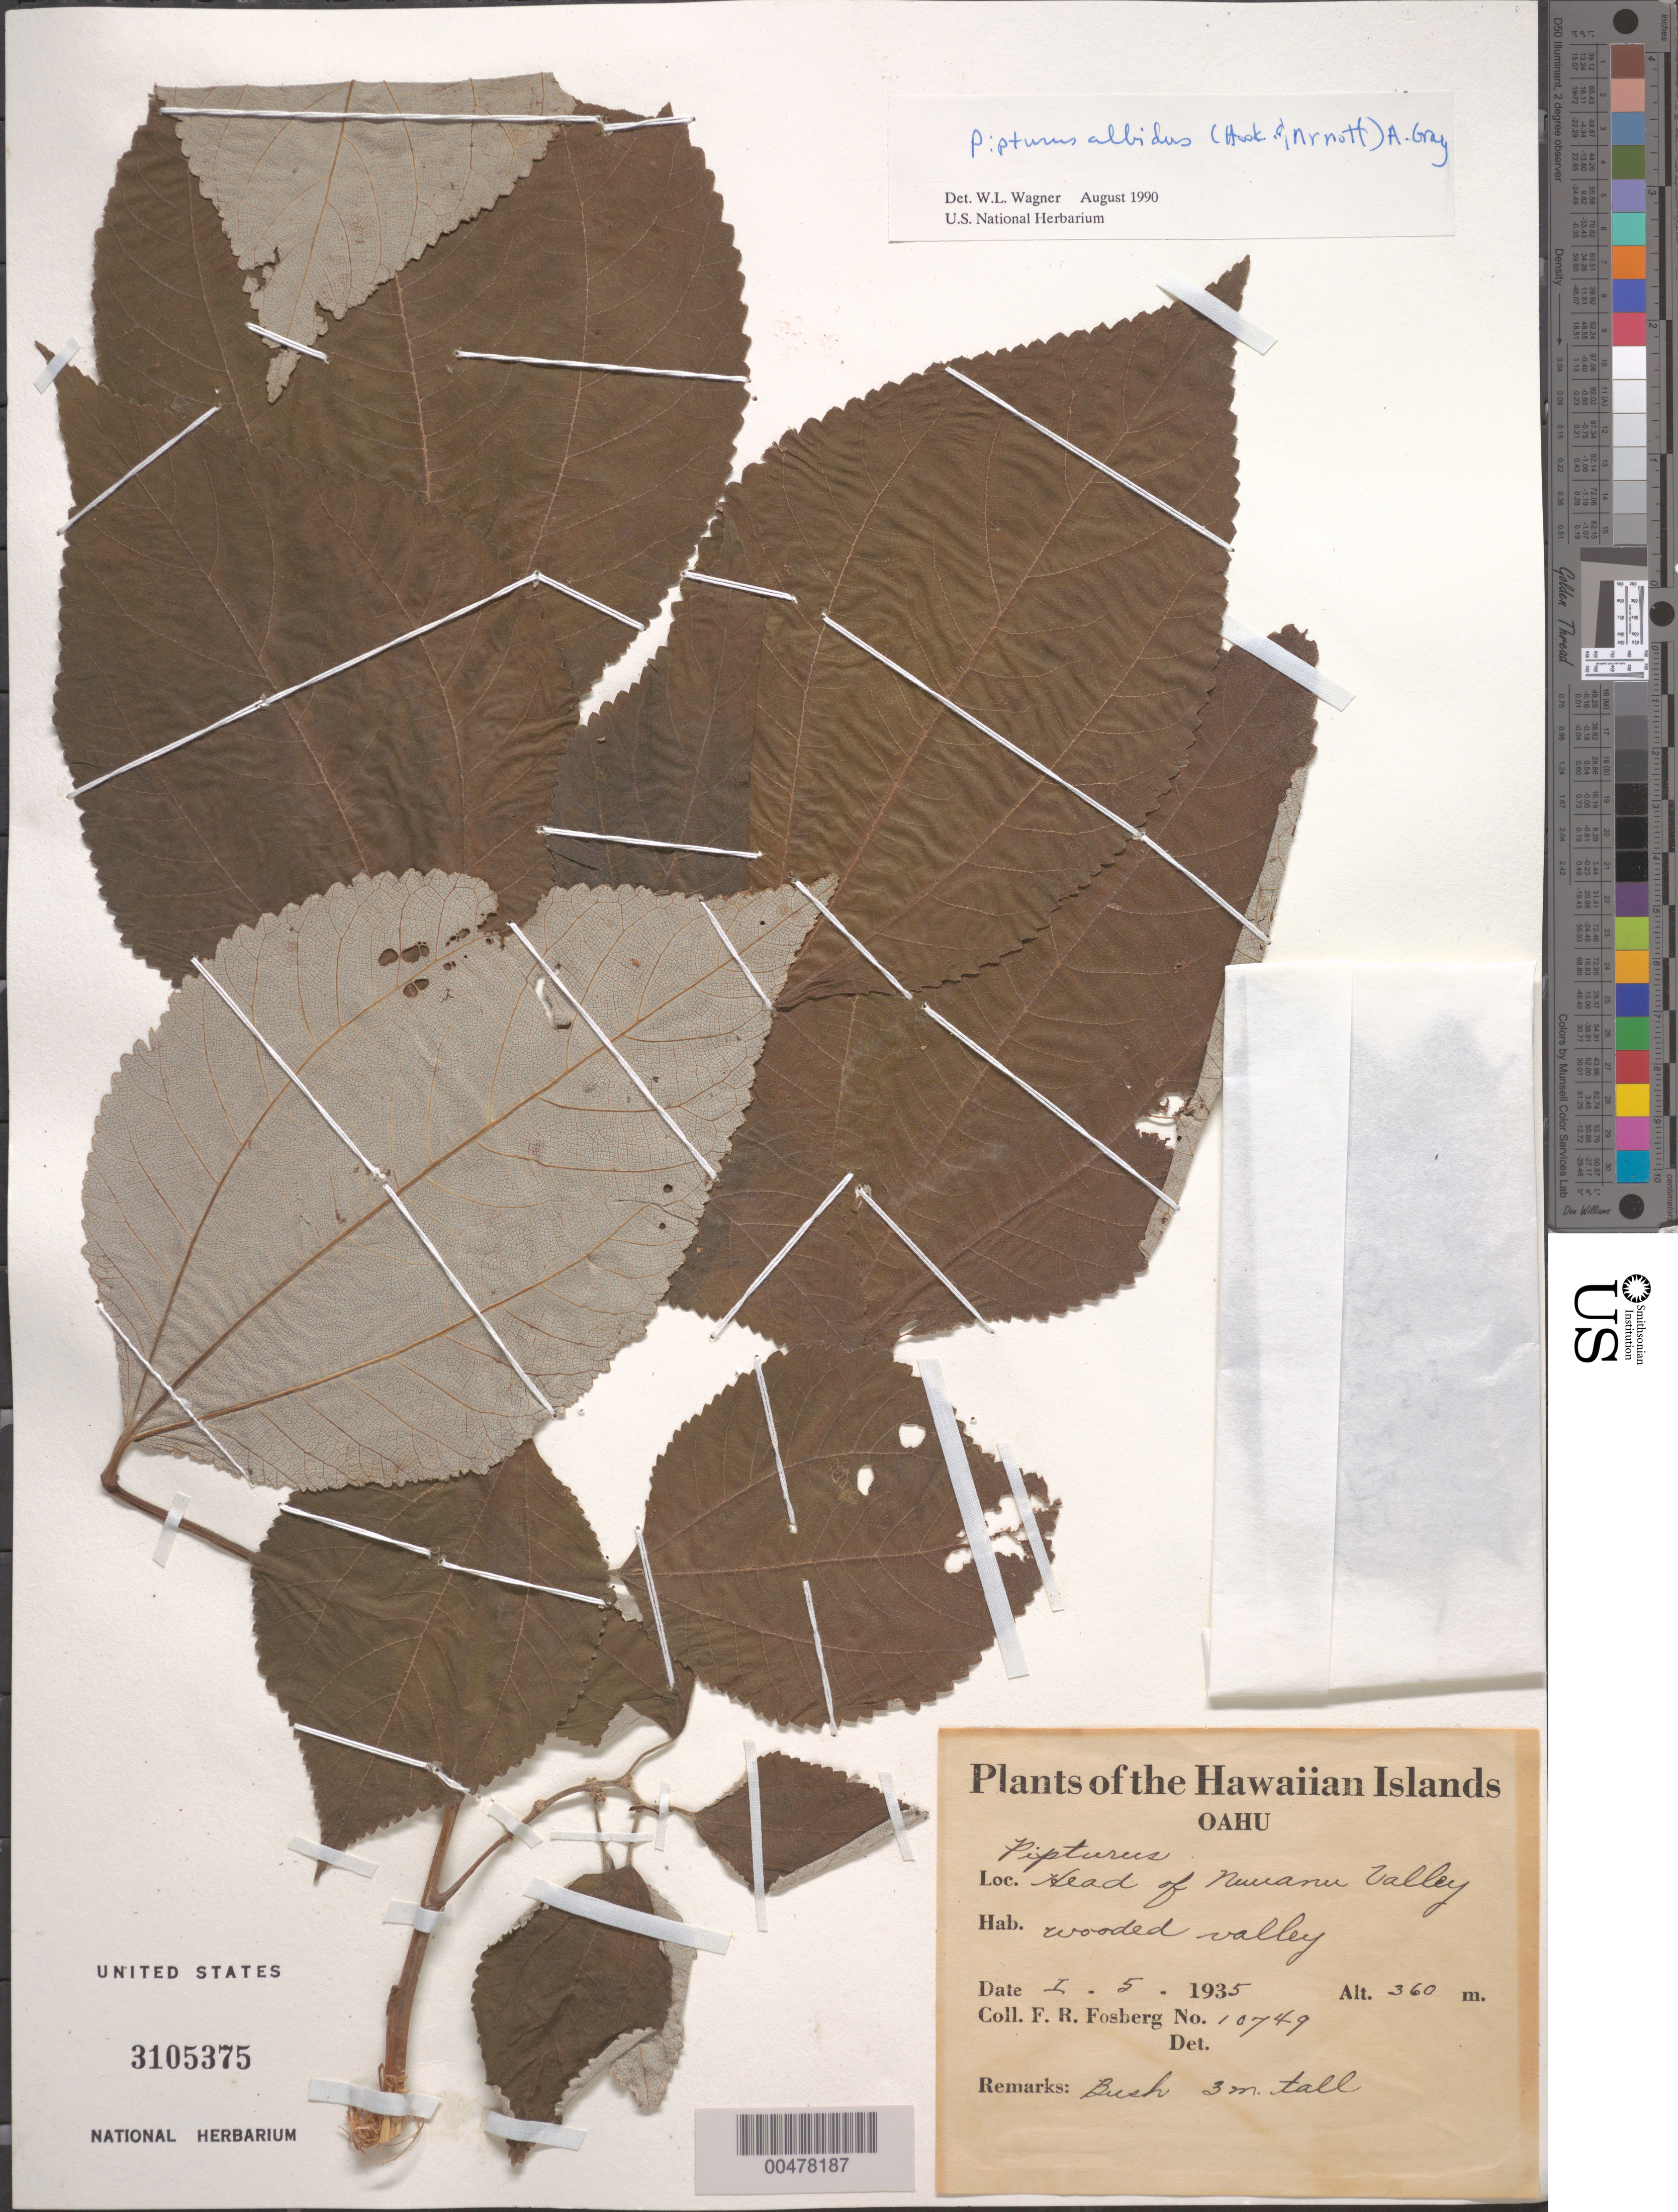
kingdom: Plantae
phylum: Tracheophyta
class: Magnoliopsida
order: Rosales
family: Urticaceae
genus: Pipturus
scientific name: Pipturus albidus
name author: (Hook. & Arn.) A. Gray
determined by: Wagner, W. L., (BOT), Smithsonian Institution - National Museum of Natural History (UNITED STATES)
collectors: F. R. Fosberg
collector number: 10749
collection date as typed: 5 Jan 1935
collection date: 1935-01-05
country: United States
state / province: Hawaii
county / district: Honolulu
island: Oahu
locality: Head of Nuuanu Valley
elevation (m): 360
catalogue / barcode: US 3105375